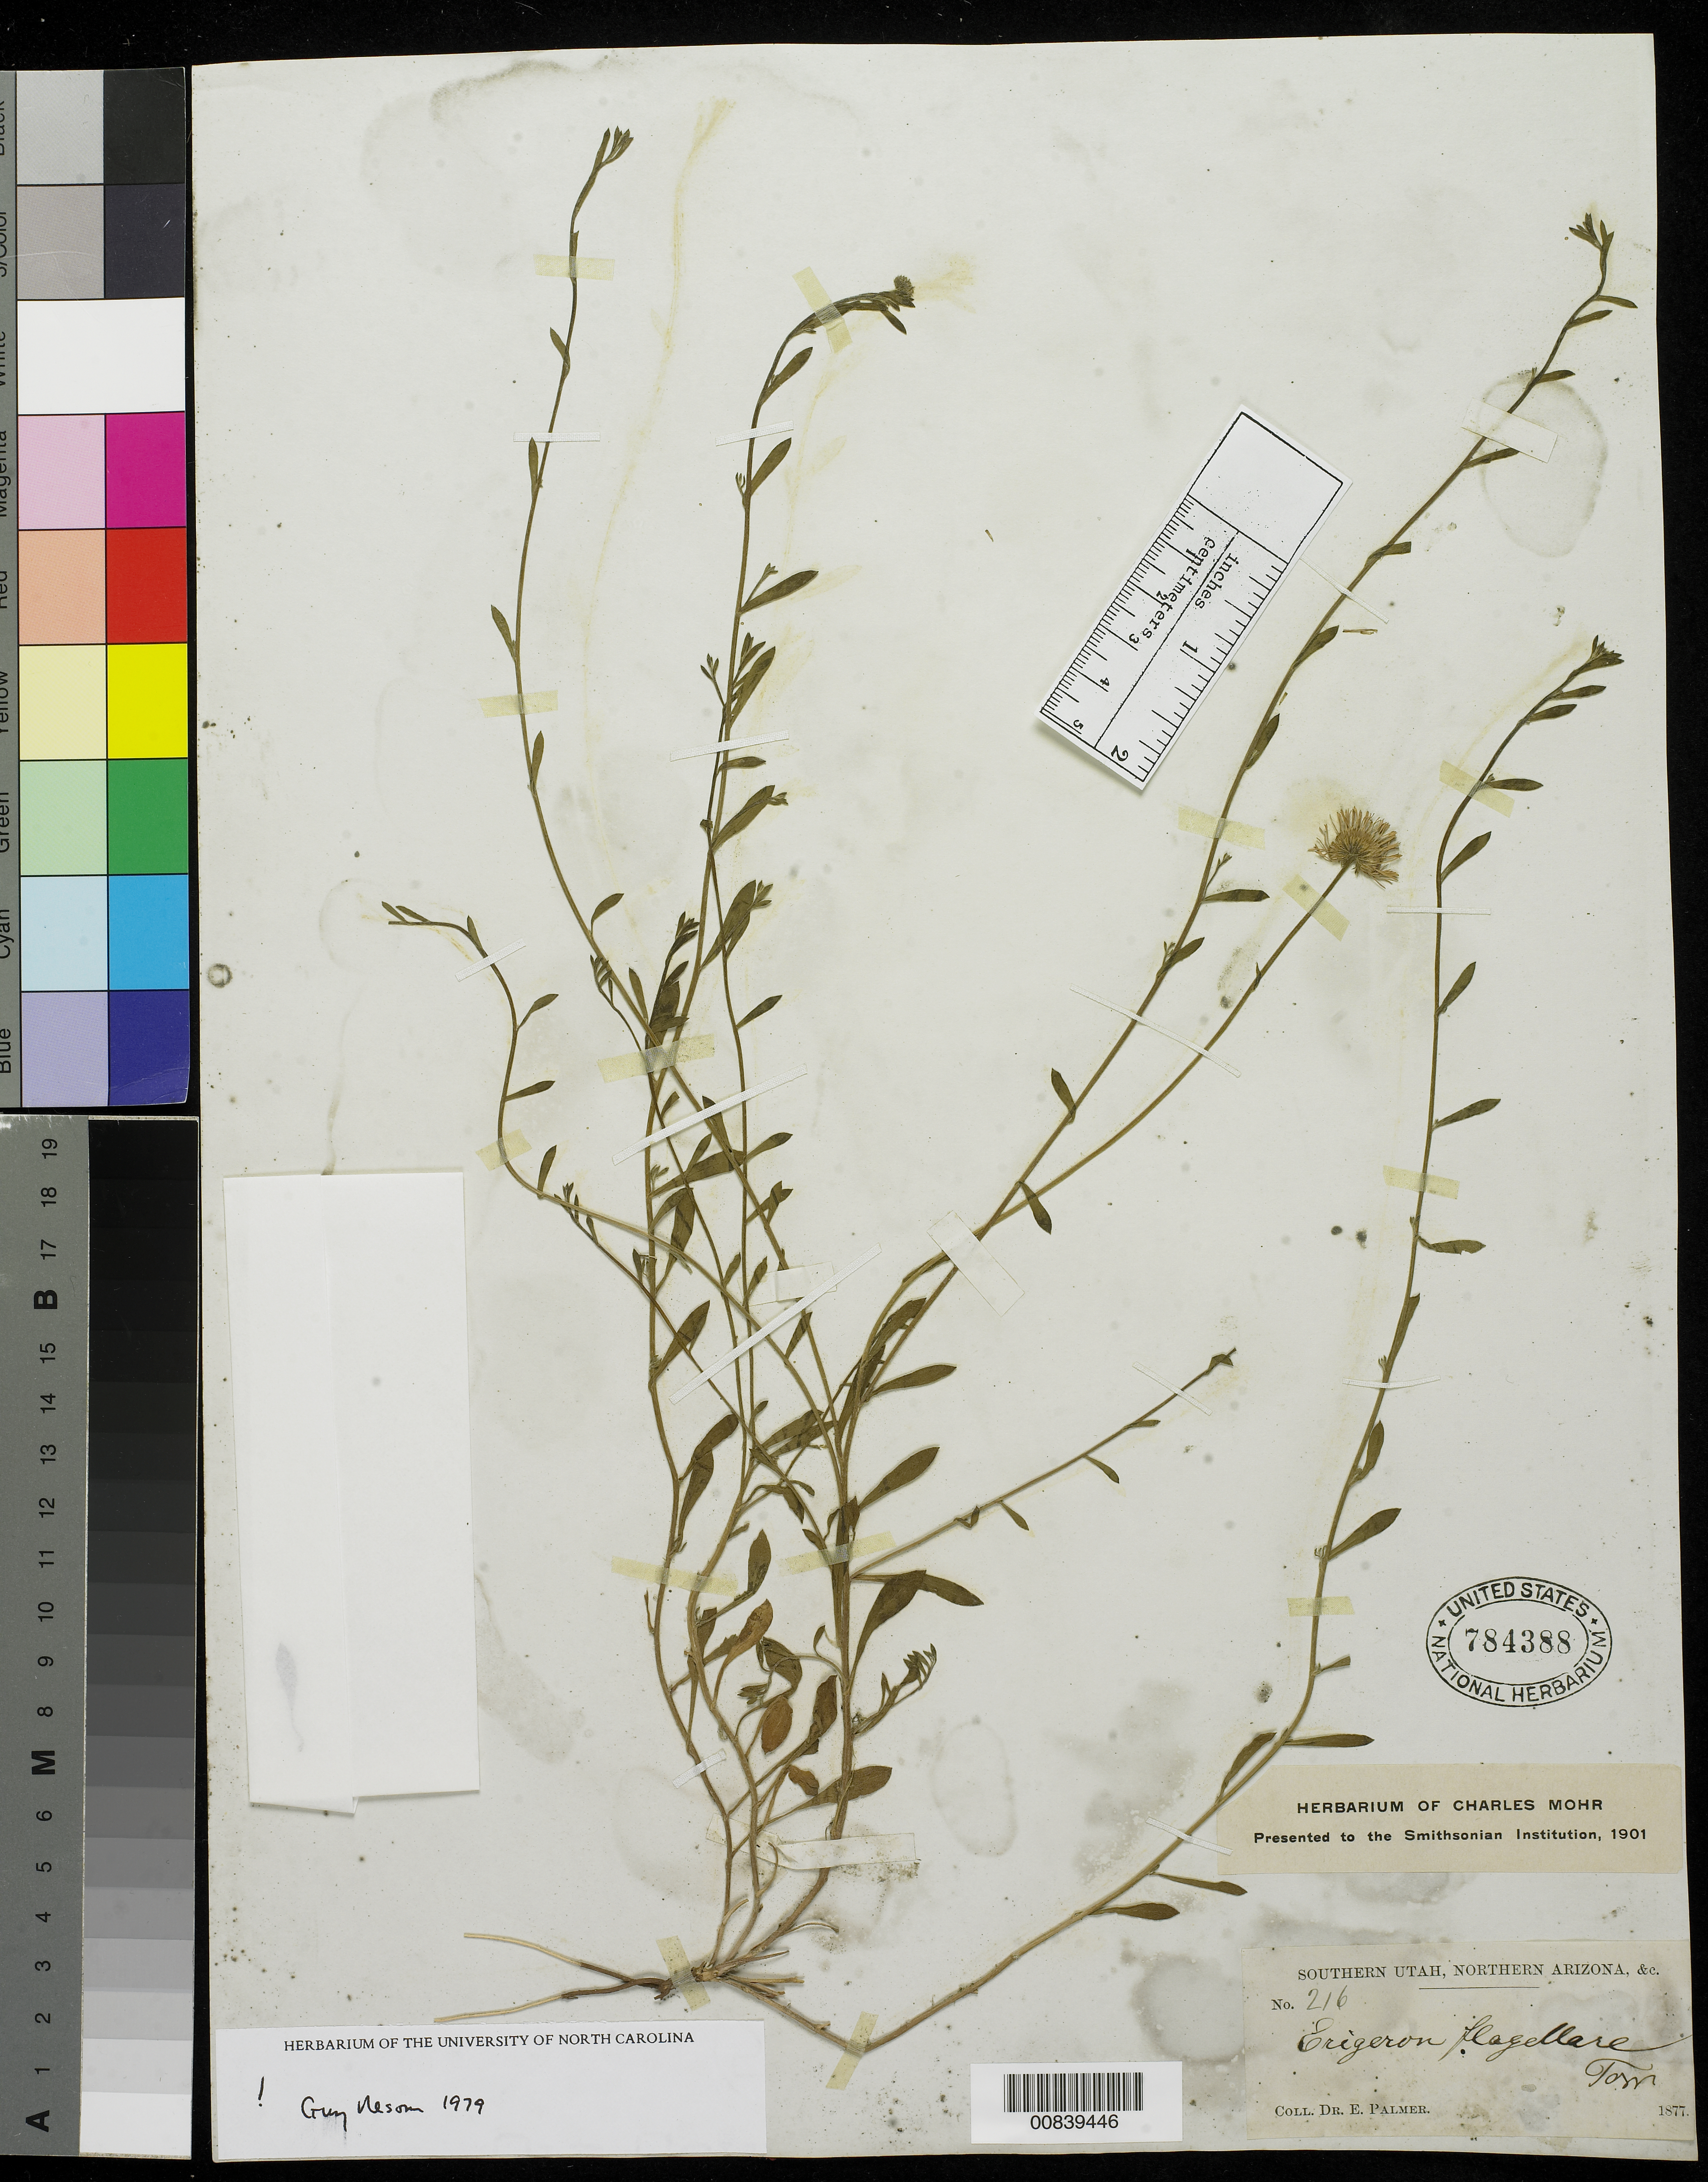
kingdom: Plantae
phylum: Tracheophyta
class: Magnoliopsida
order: Asterales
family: Asteraceae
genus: Erigeron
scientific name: Erigeron flagellaris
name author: A. Gray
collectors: E. Palmer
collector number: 216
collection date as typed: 1877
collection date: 1877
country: United States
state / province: Arizona / Utah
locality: Southern Utah, Northern Arizona, & c.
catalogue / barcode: US 784388